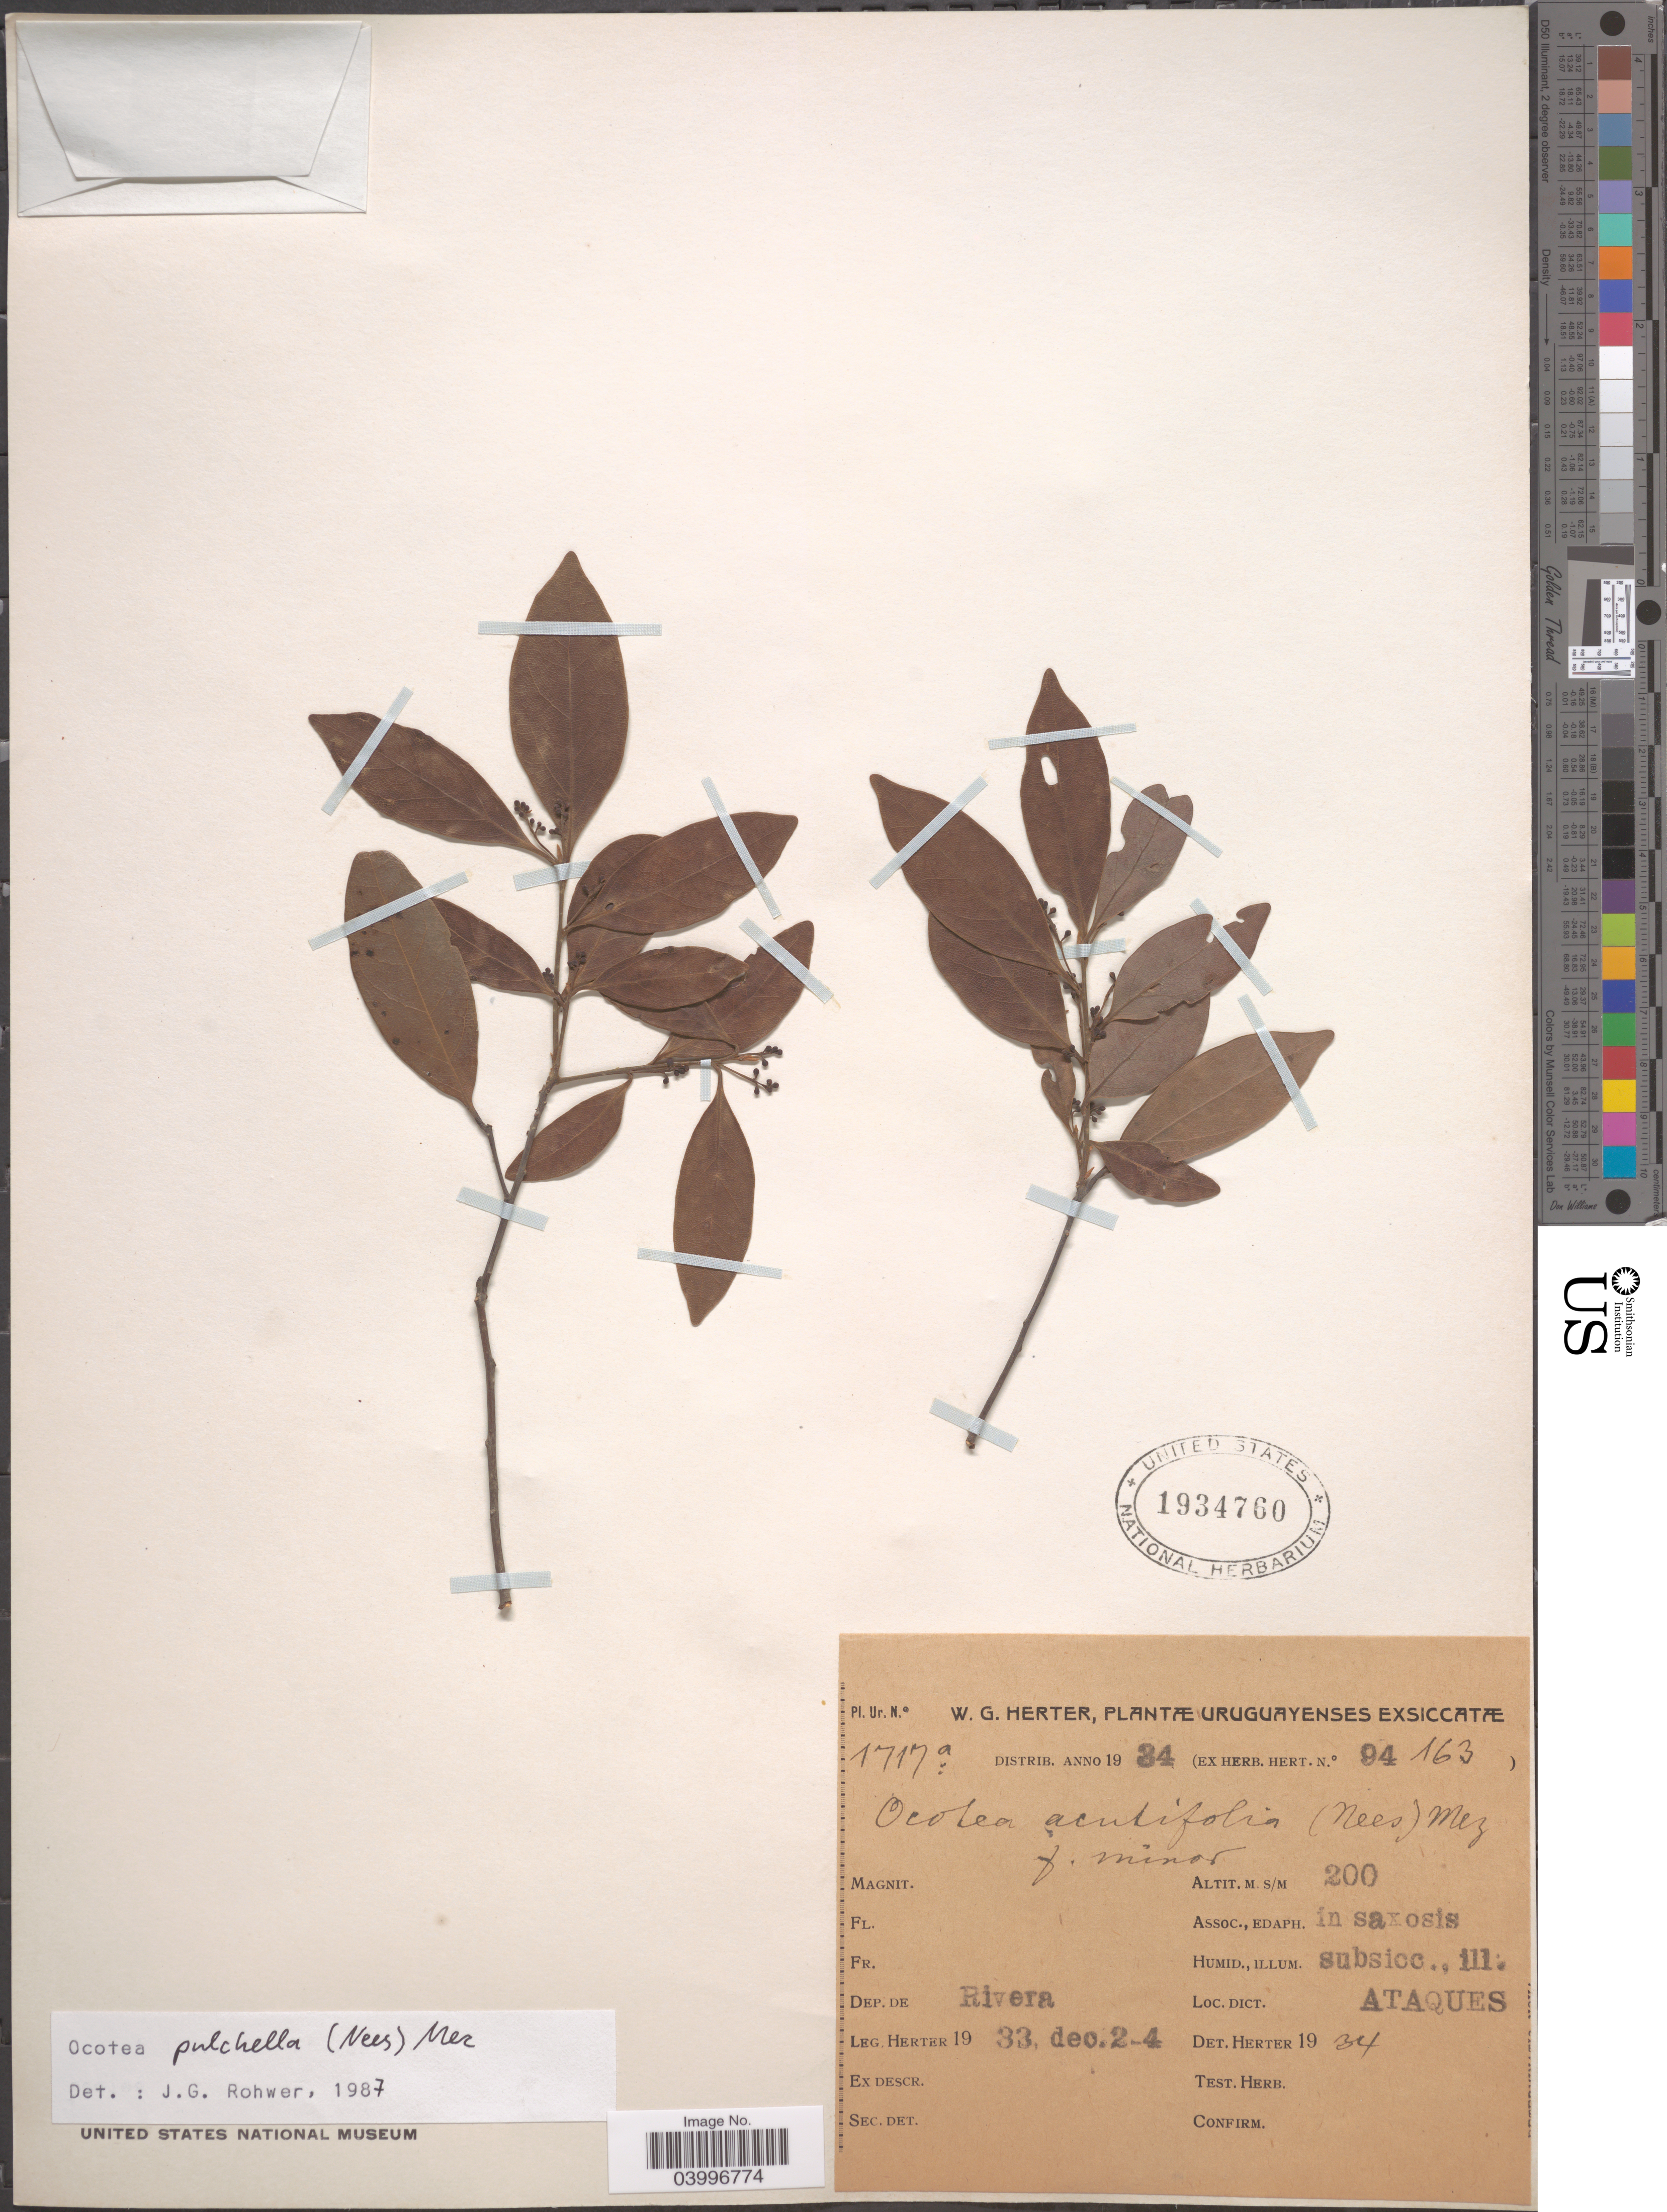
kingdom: Plantae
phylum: Tracheophyta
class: Magnoliopsida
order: Laurales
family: Lauraceae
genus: Ocotea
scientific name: Ocotea pulchella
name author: (Nees & Mart.) Mez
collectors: W. G. Herter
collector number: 1717a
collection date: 1933-12-02/1933-12-04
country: Uruguay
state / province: Rivera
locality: Dep. de Rivera. Ataques.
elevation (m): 200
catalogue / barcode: US 1934760